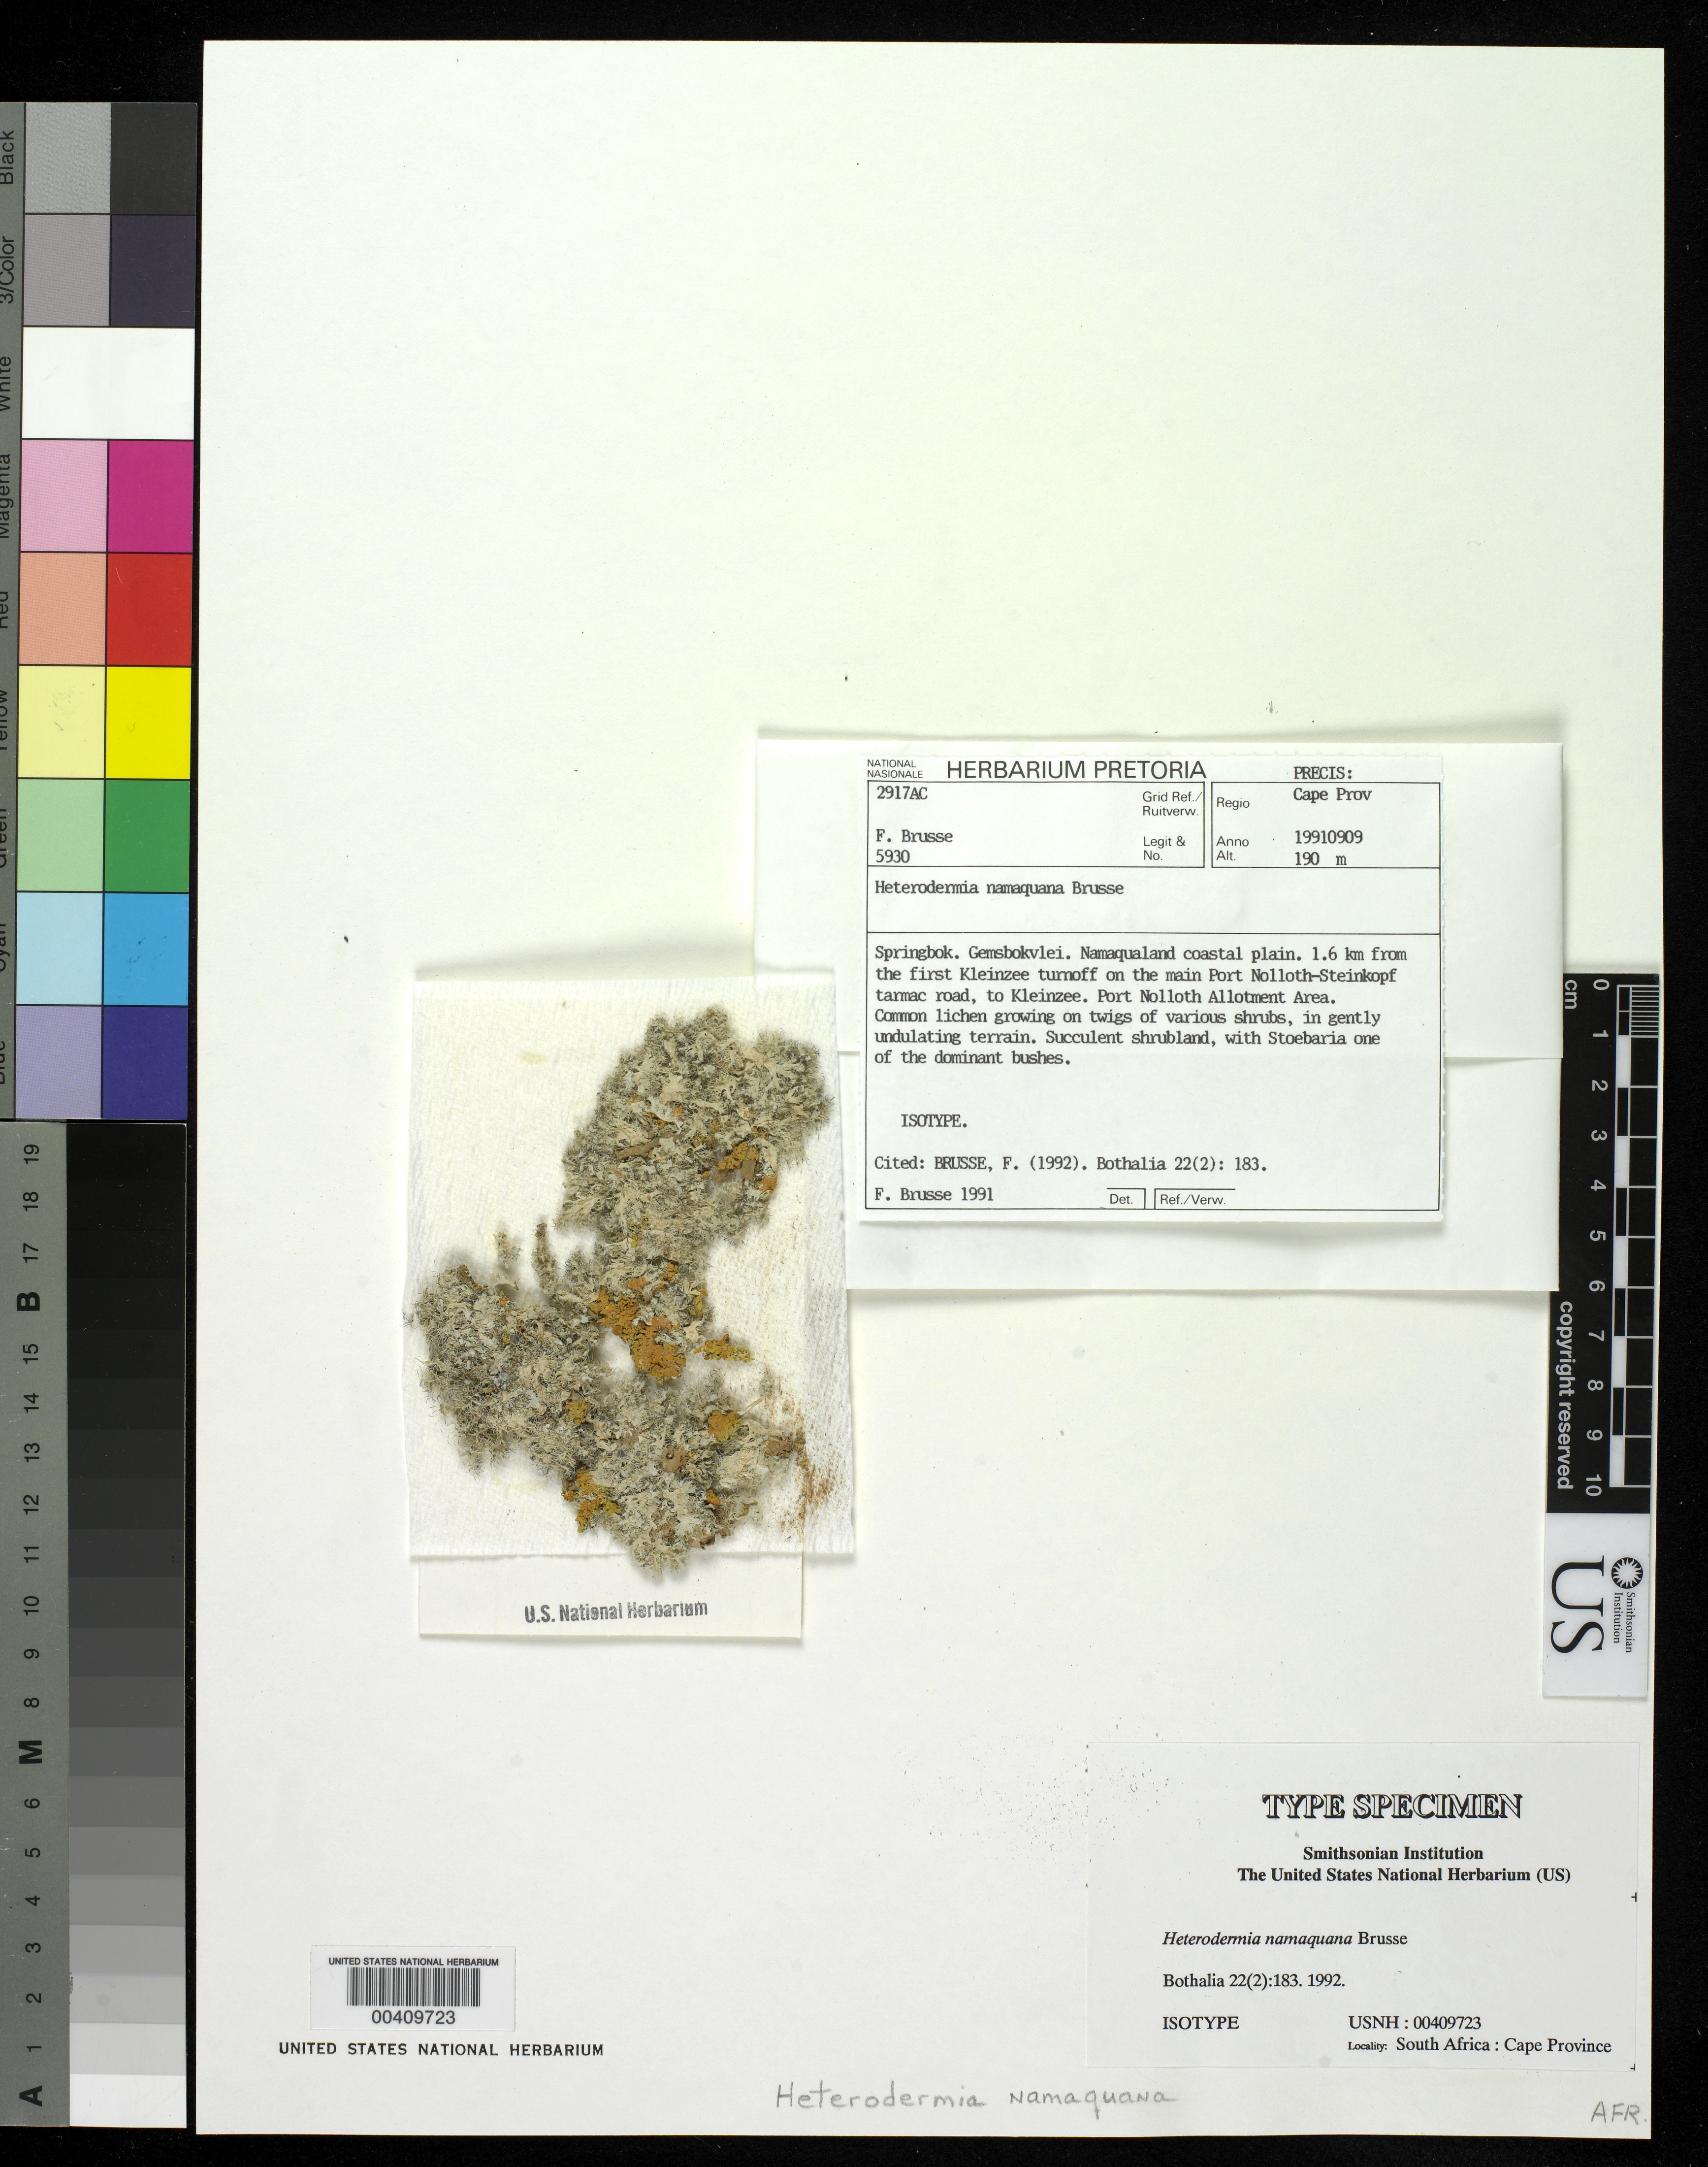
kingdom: Fungi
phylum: Ascomycota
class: Lecanoromycetes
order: Caliciales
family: Physciaceae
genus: Heterodermia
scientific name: Heterodermia namaquana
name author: Brusse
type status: Isotype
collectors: F. A. Brusse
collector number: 5930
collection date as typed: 09 Sep 1991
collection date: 1991-09-09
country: South Africa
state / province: Northern Cape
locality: Springbok, Gemsbokvlei, Namaqualand coastal plain,1.6. km from first Kleinzee turnoff on main Port Nolloth-Steinkopf to Kleinzee.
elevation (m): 190